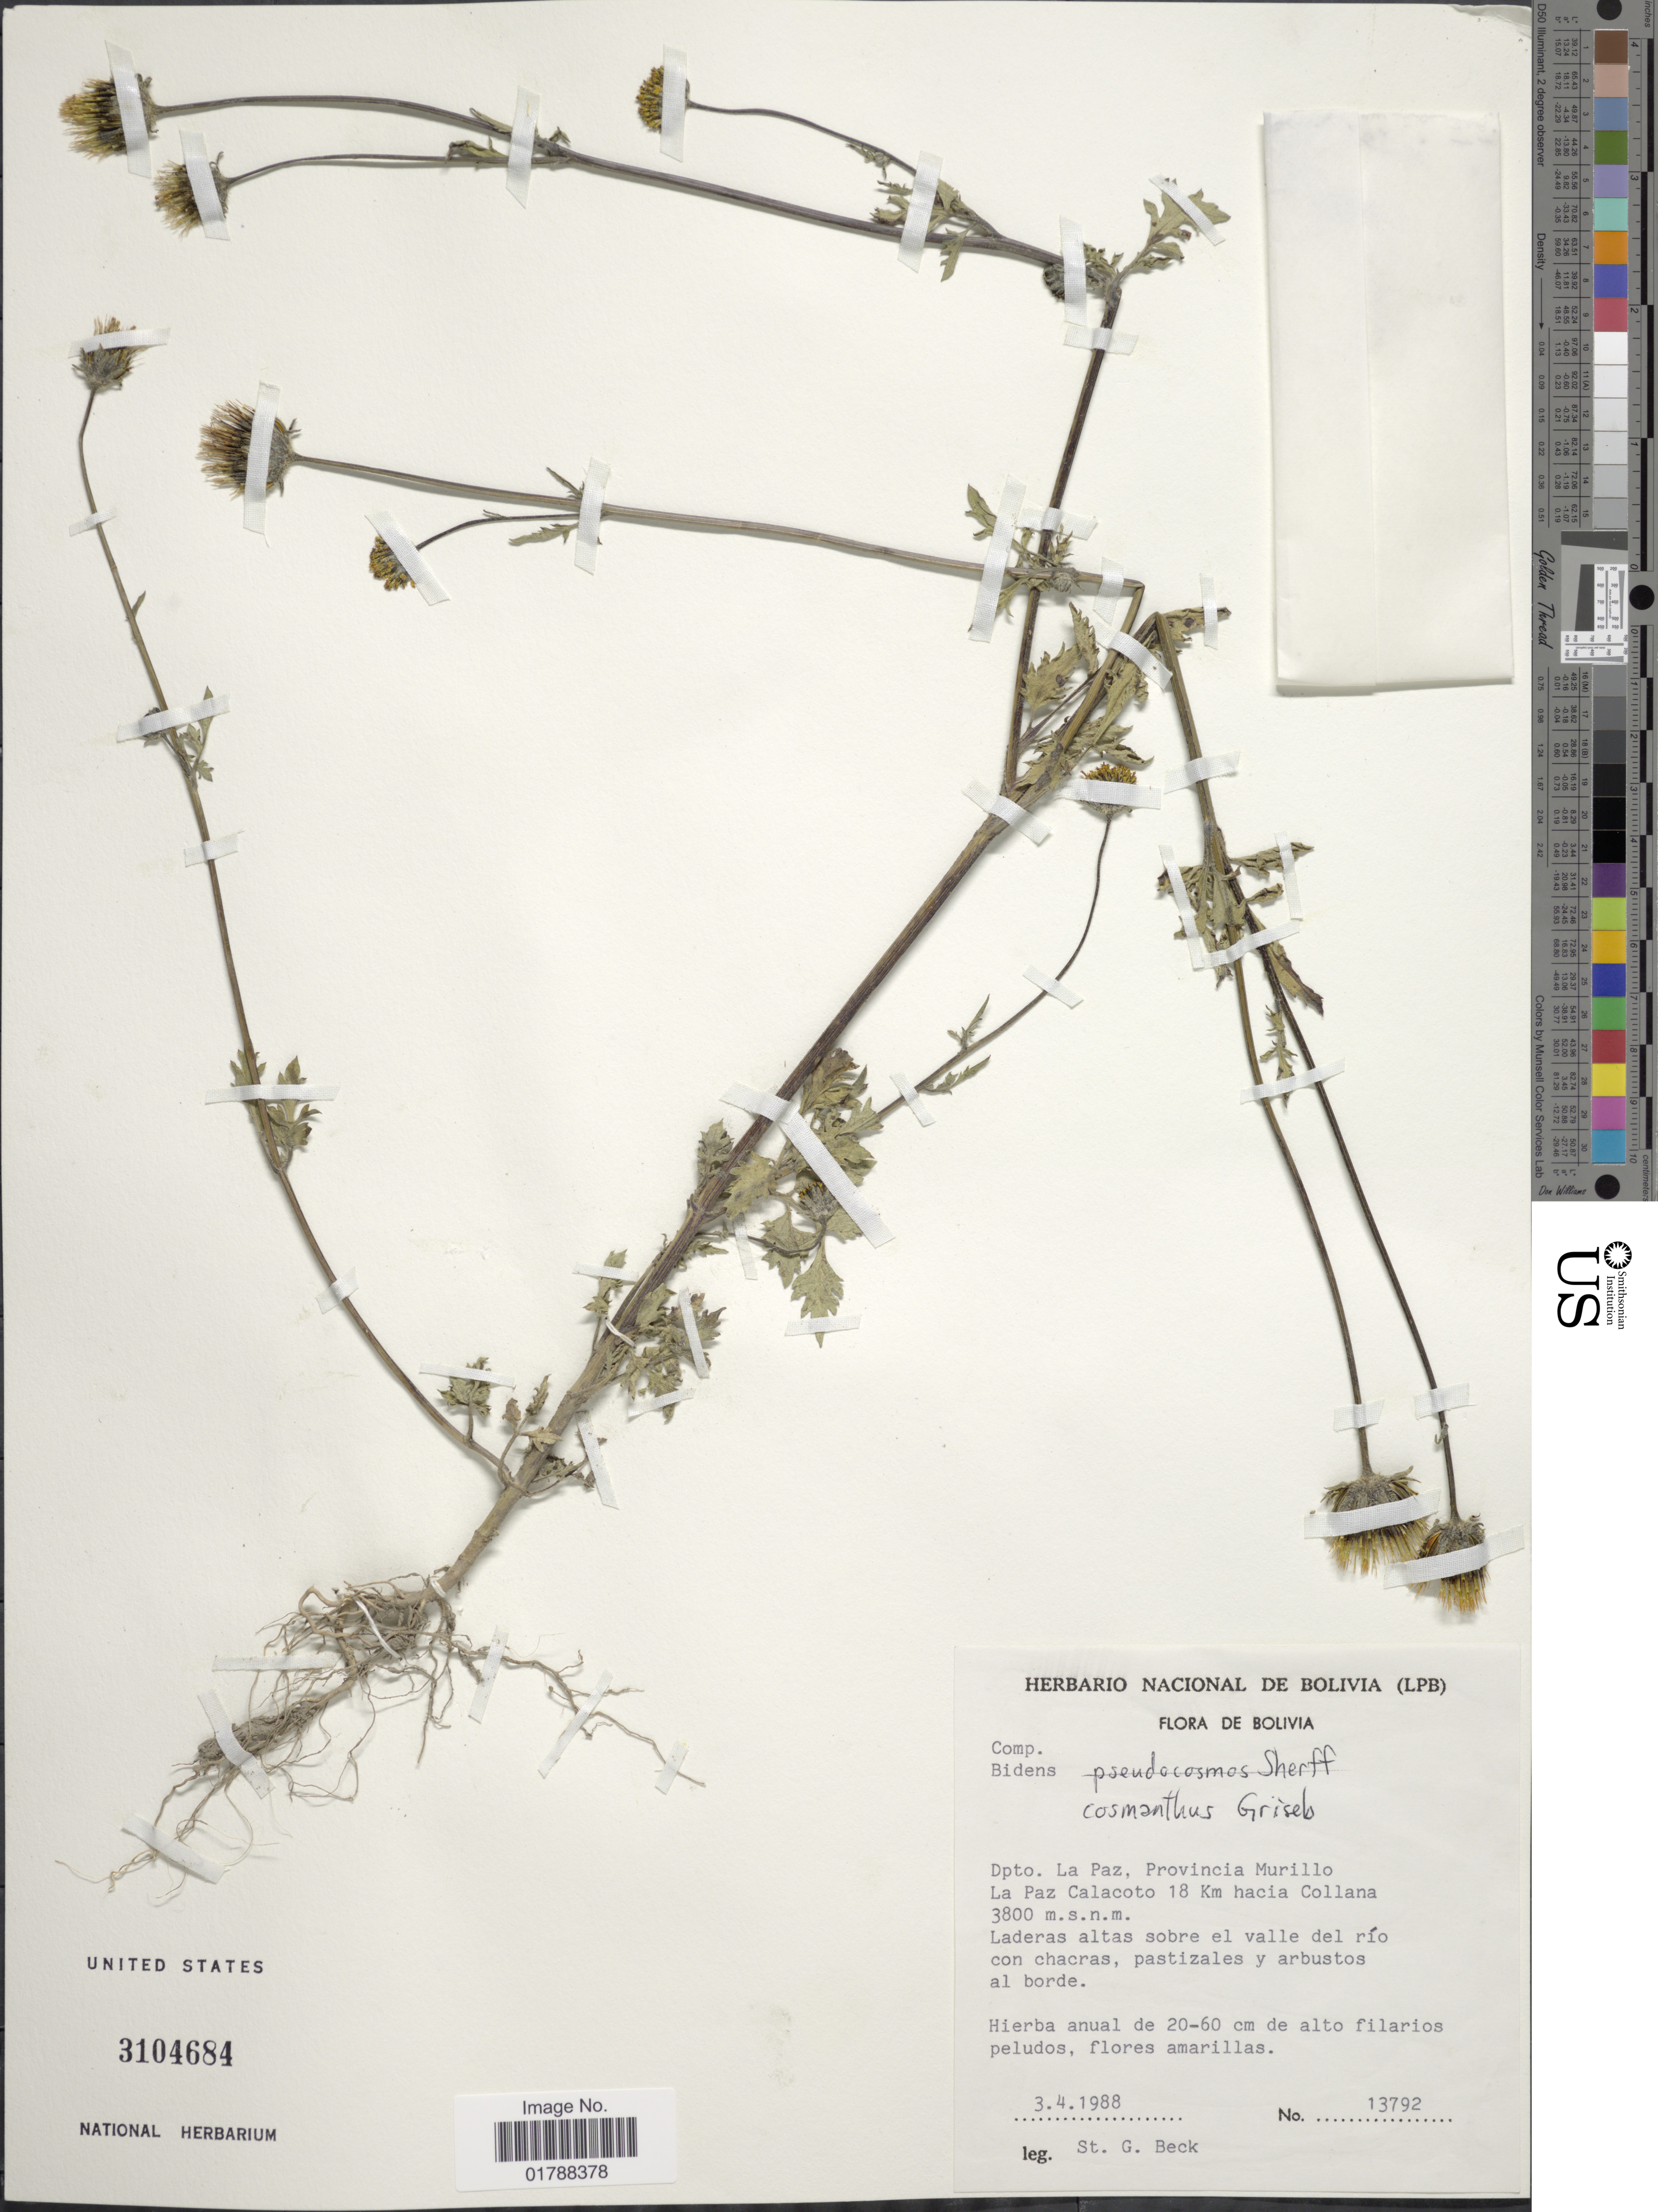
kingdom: Plantae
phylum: Tracheophyta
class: Magnoliopsida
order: Asterales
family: Asteraceae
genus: Bidens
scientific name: Bidens cosmantha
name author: Griseb.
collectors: S. G. Beck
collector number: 13792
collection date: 1988-04-03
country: Bolivia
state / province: La Paz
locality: Provincia Murillo. La Paz Calacoto 18 Km hacia Collana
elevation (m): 3800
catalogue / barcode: US 3104684